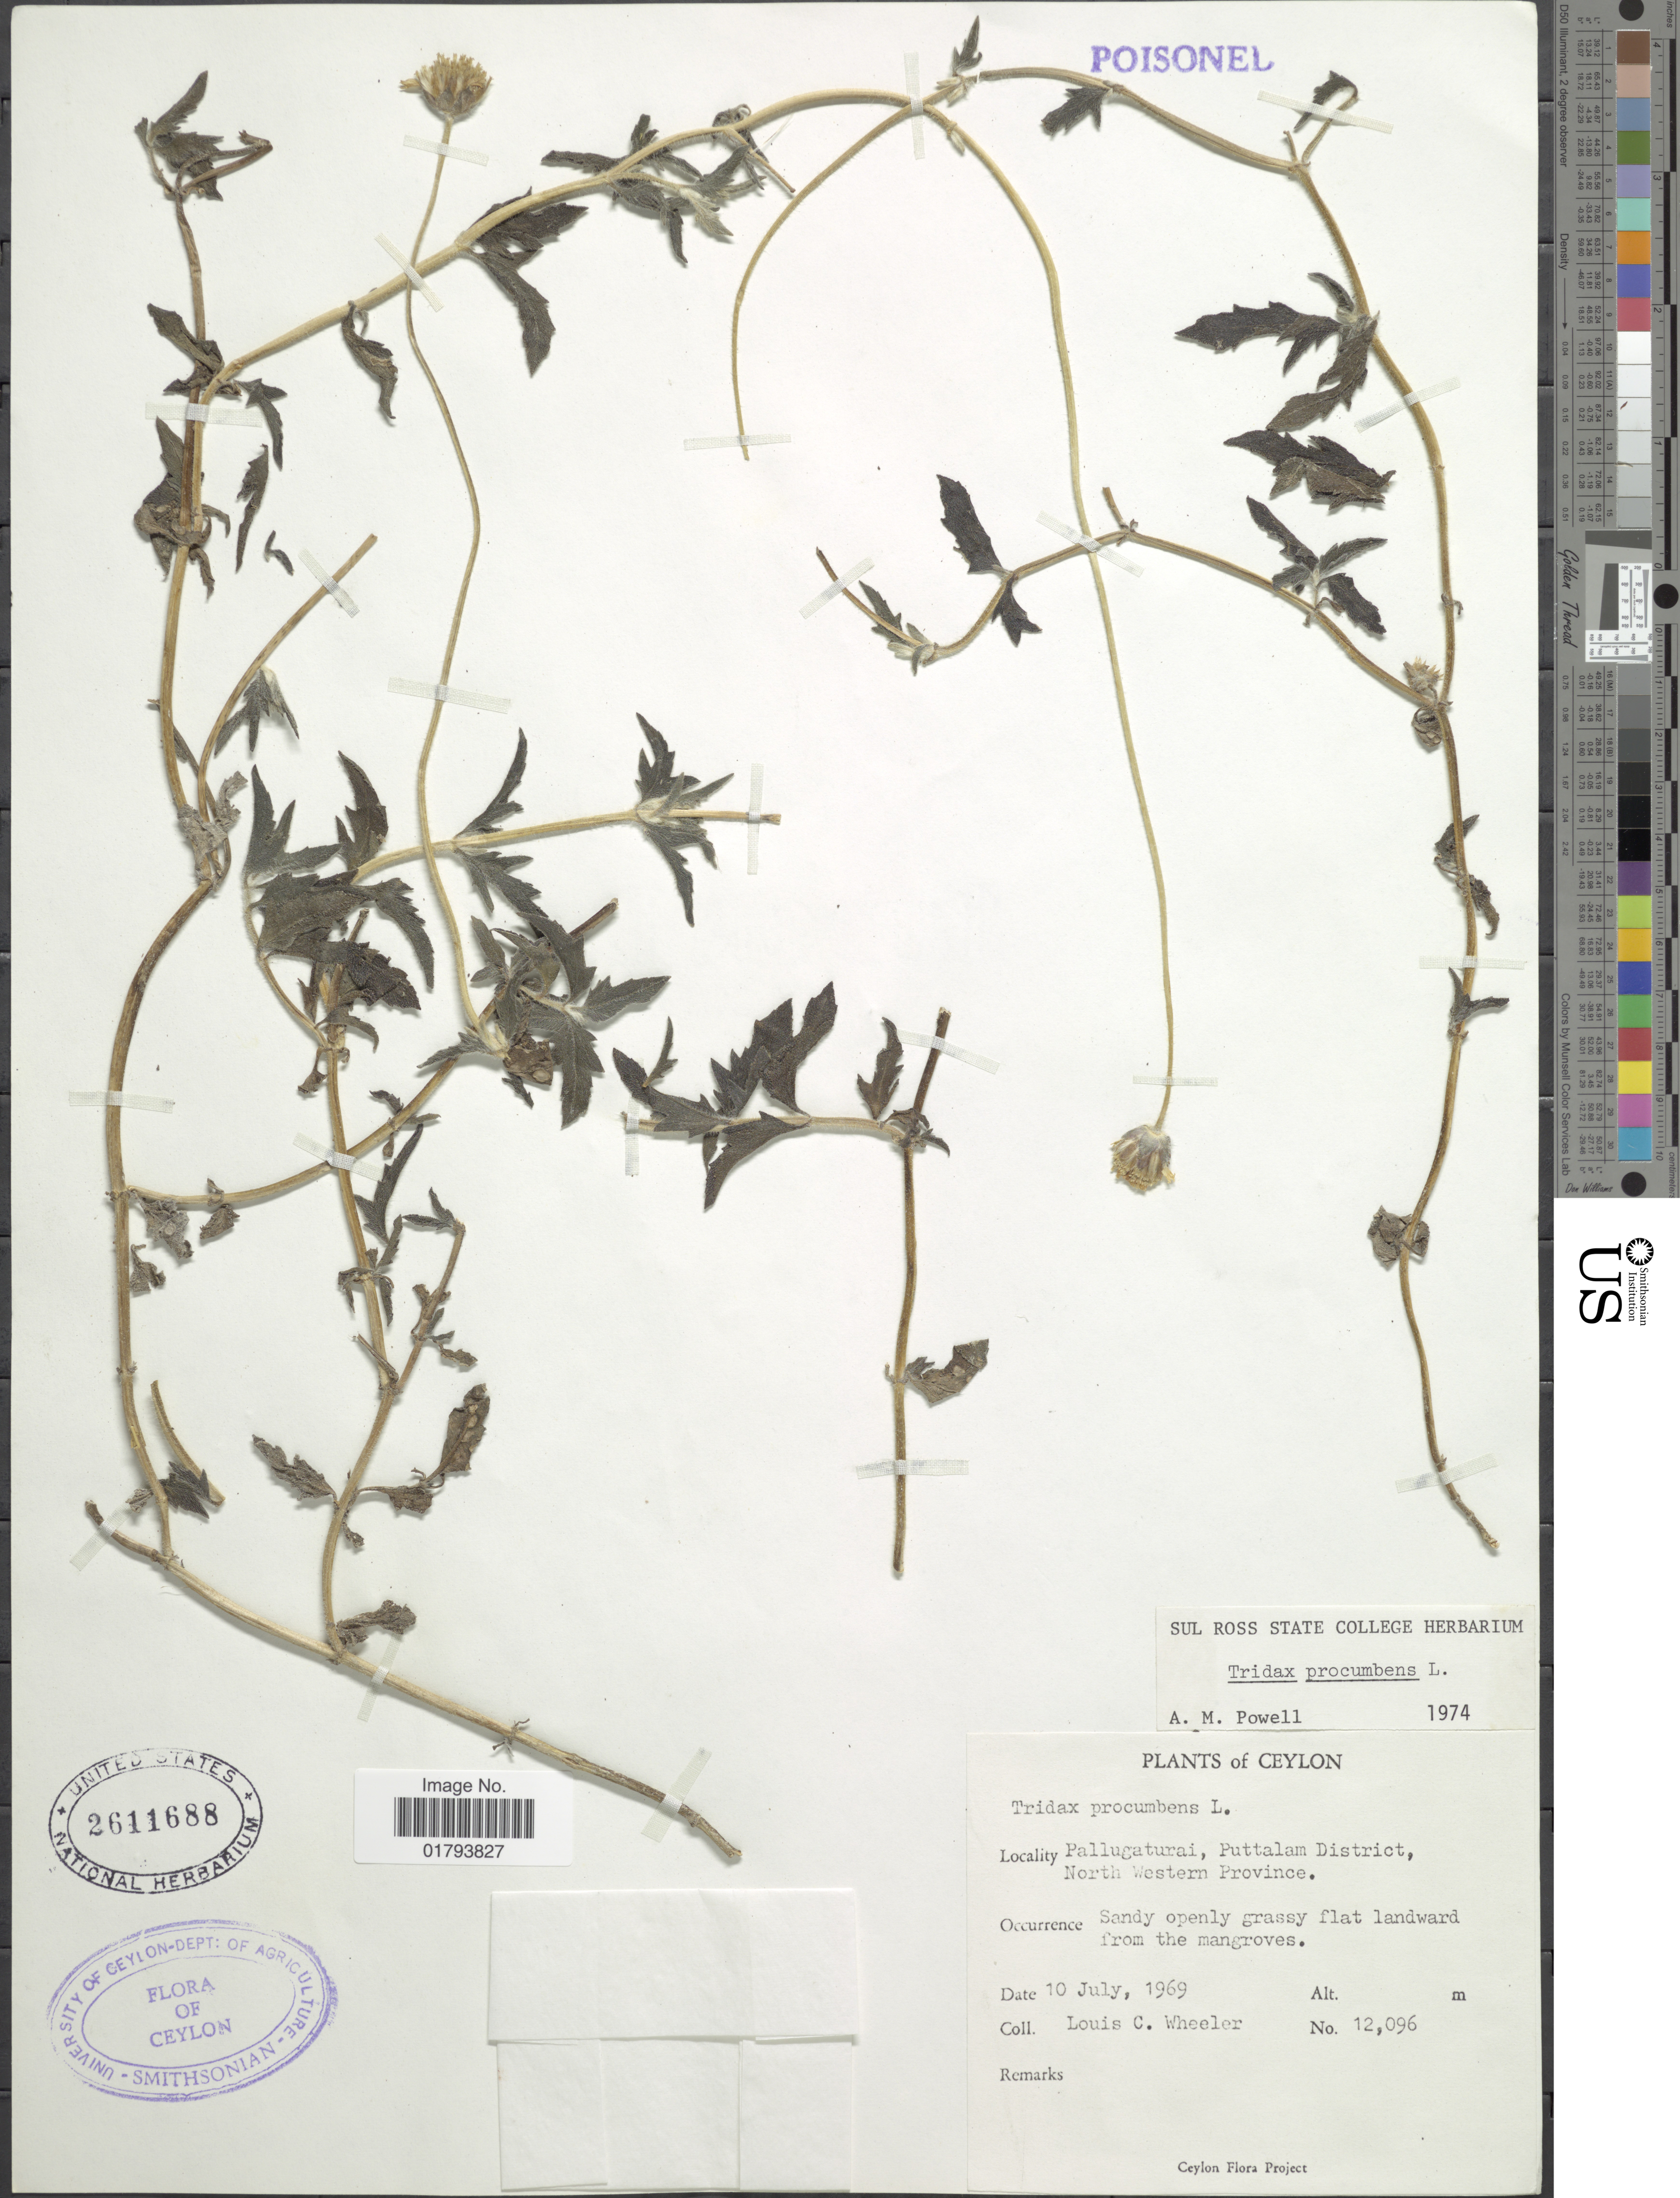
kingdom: Plantae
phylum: Tracheophyta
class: Magnoliopsida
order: Asterales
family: Asteraceae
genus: Tridax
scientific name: Tridax procumbens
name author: L.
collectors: L. C. Wheeler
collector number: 12096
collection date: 1969-07-10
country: Sri Lanka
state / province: North Western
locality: Ceylon, Pallugaturai, Puttalam District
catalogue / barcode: US 2611688